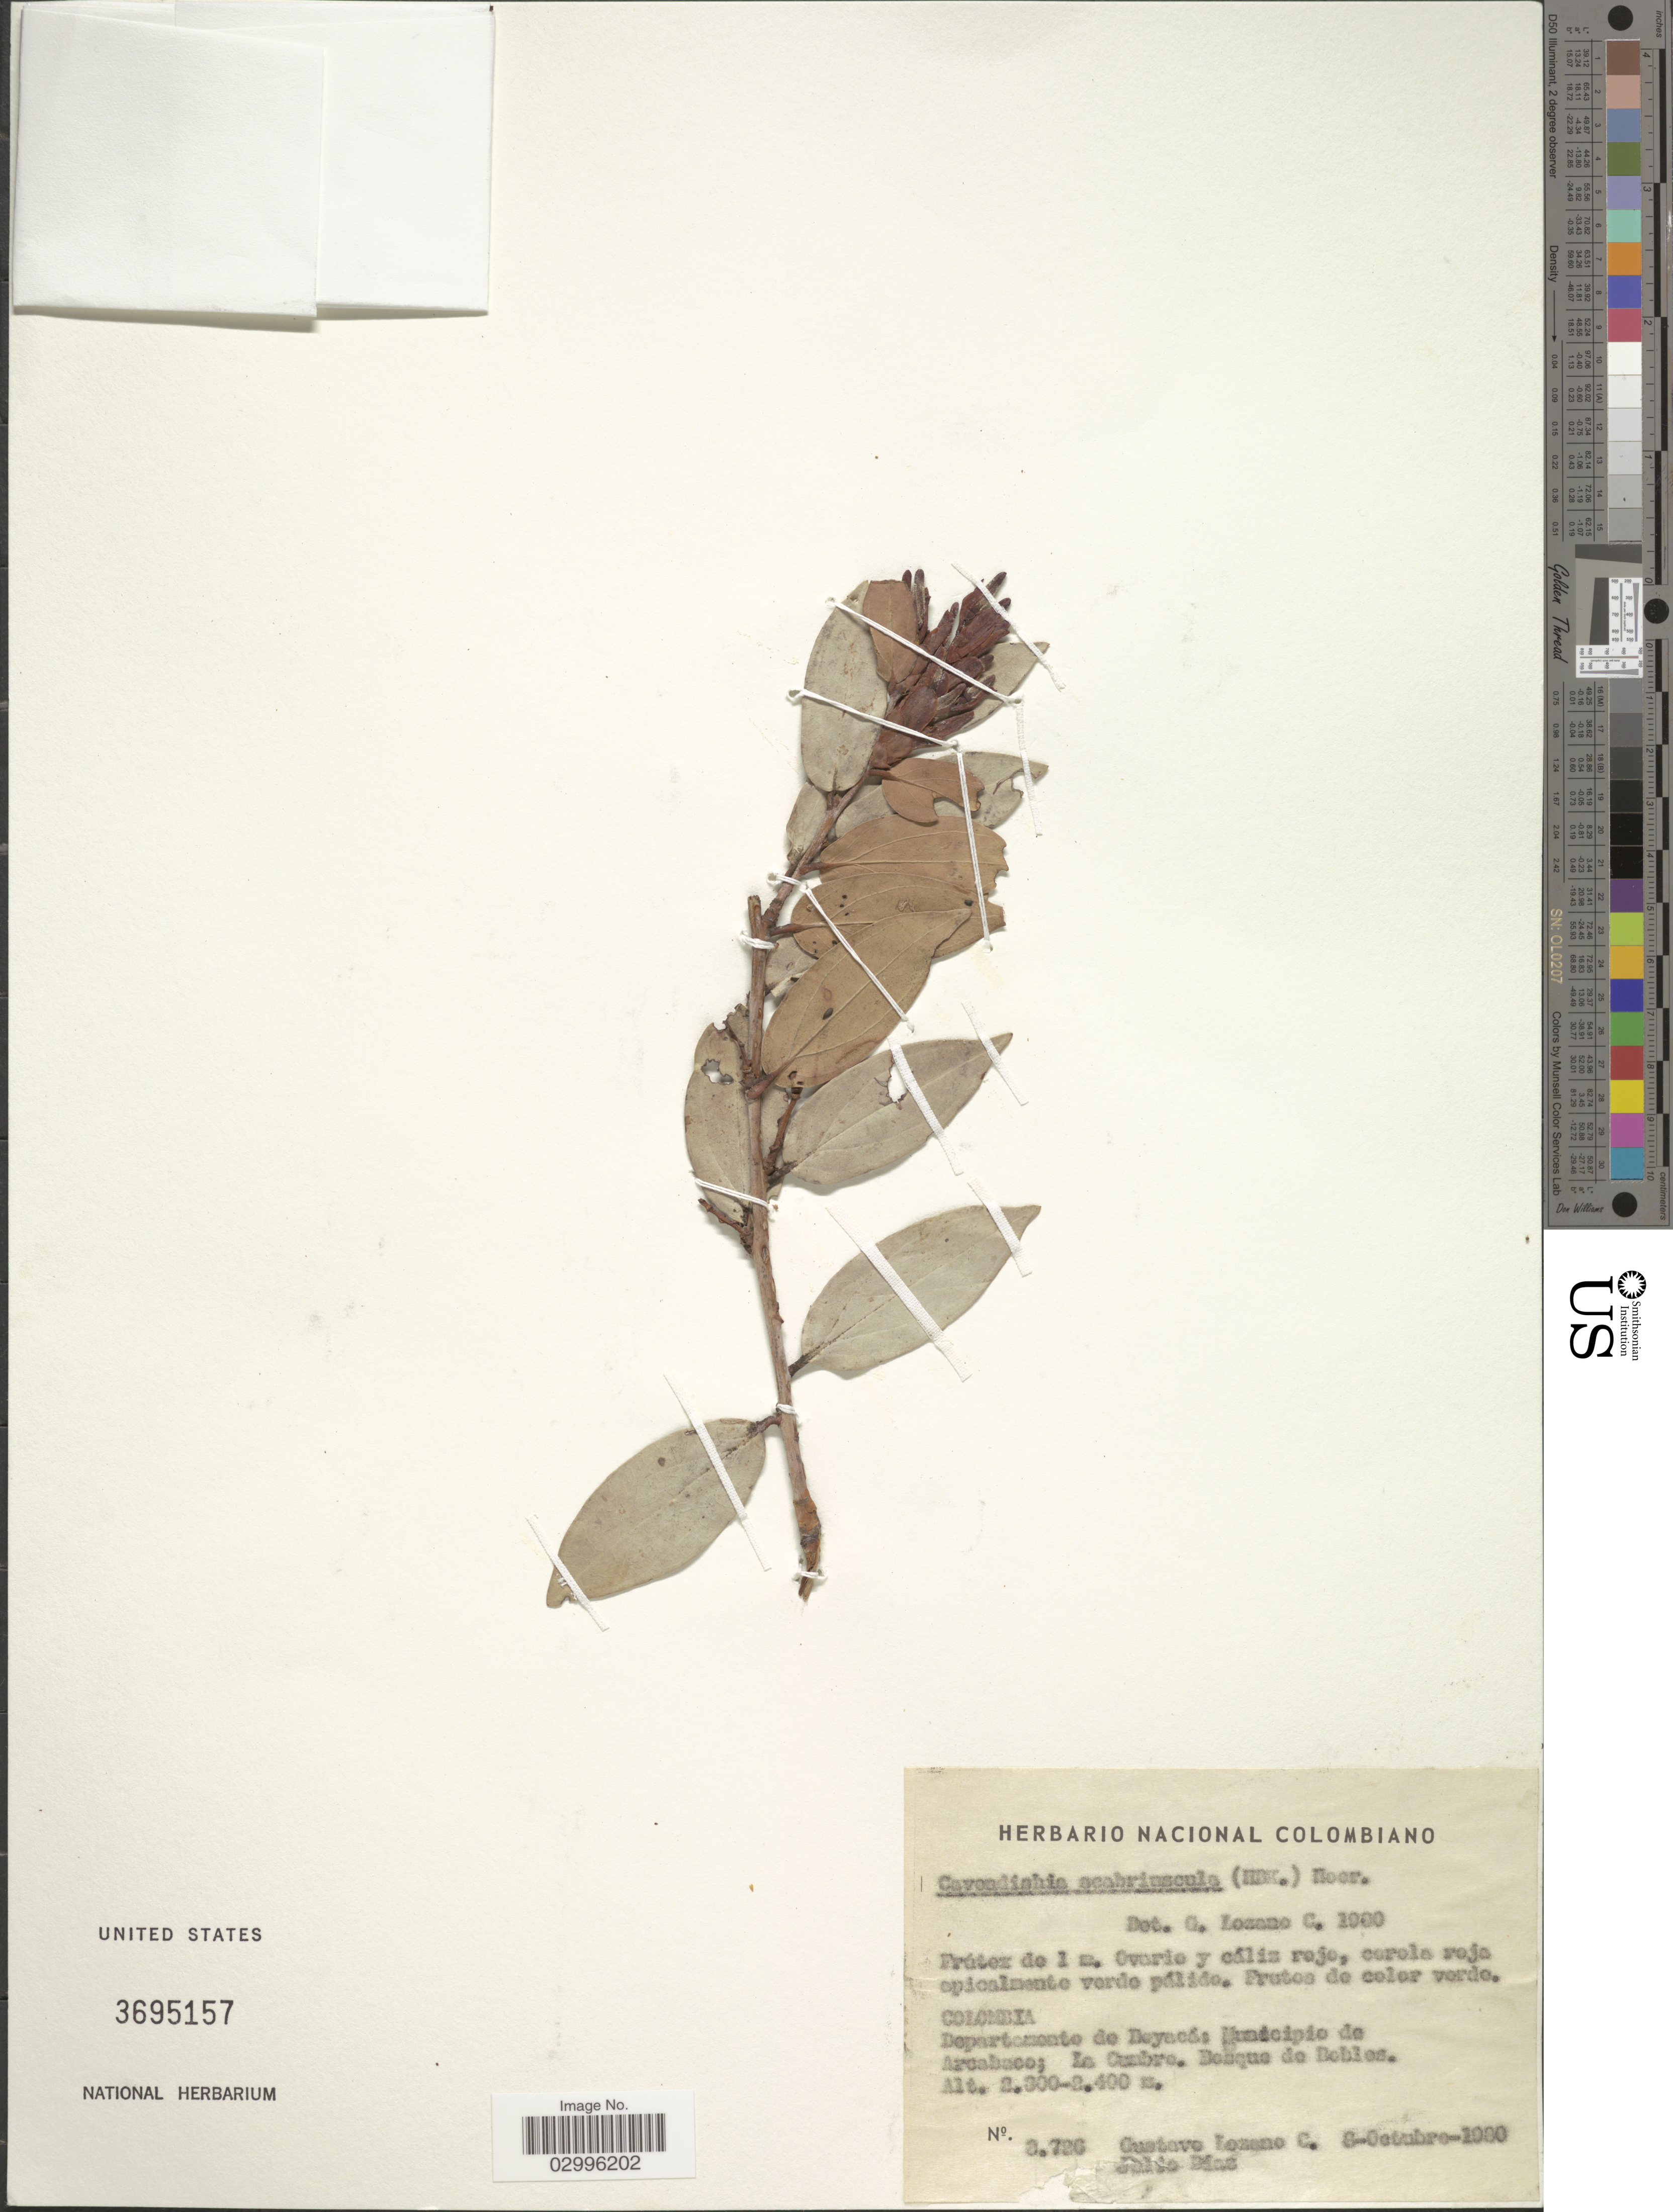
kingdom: Plantae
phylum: Tracheophyta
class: Magnoliopsida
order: Ericales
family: Ericaceae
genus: Cavendishia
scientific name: Cavendishia scabriuscula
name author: (Kunth) Hoerold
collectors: G. Lozano-Contreras & J. Diaz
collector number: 8726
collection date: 1980-10-08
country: Colombia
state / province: Boyacá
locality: Departamento de Boyacá: Municipio de Arcabaco; La Cumbre. Bosque de Robles.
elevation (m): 2300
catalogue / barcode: US 3695157